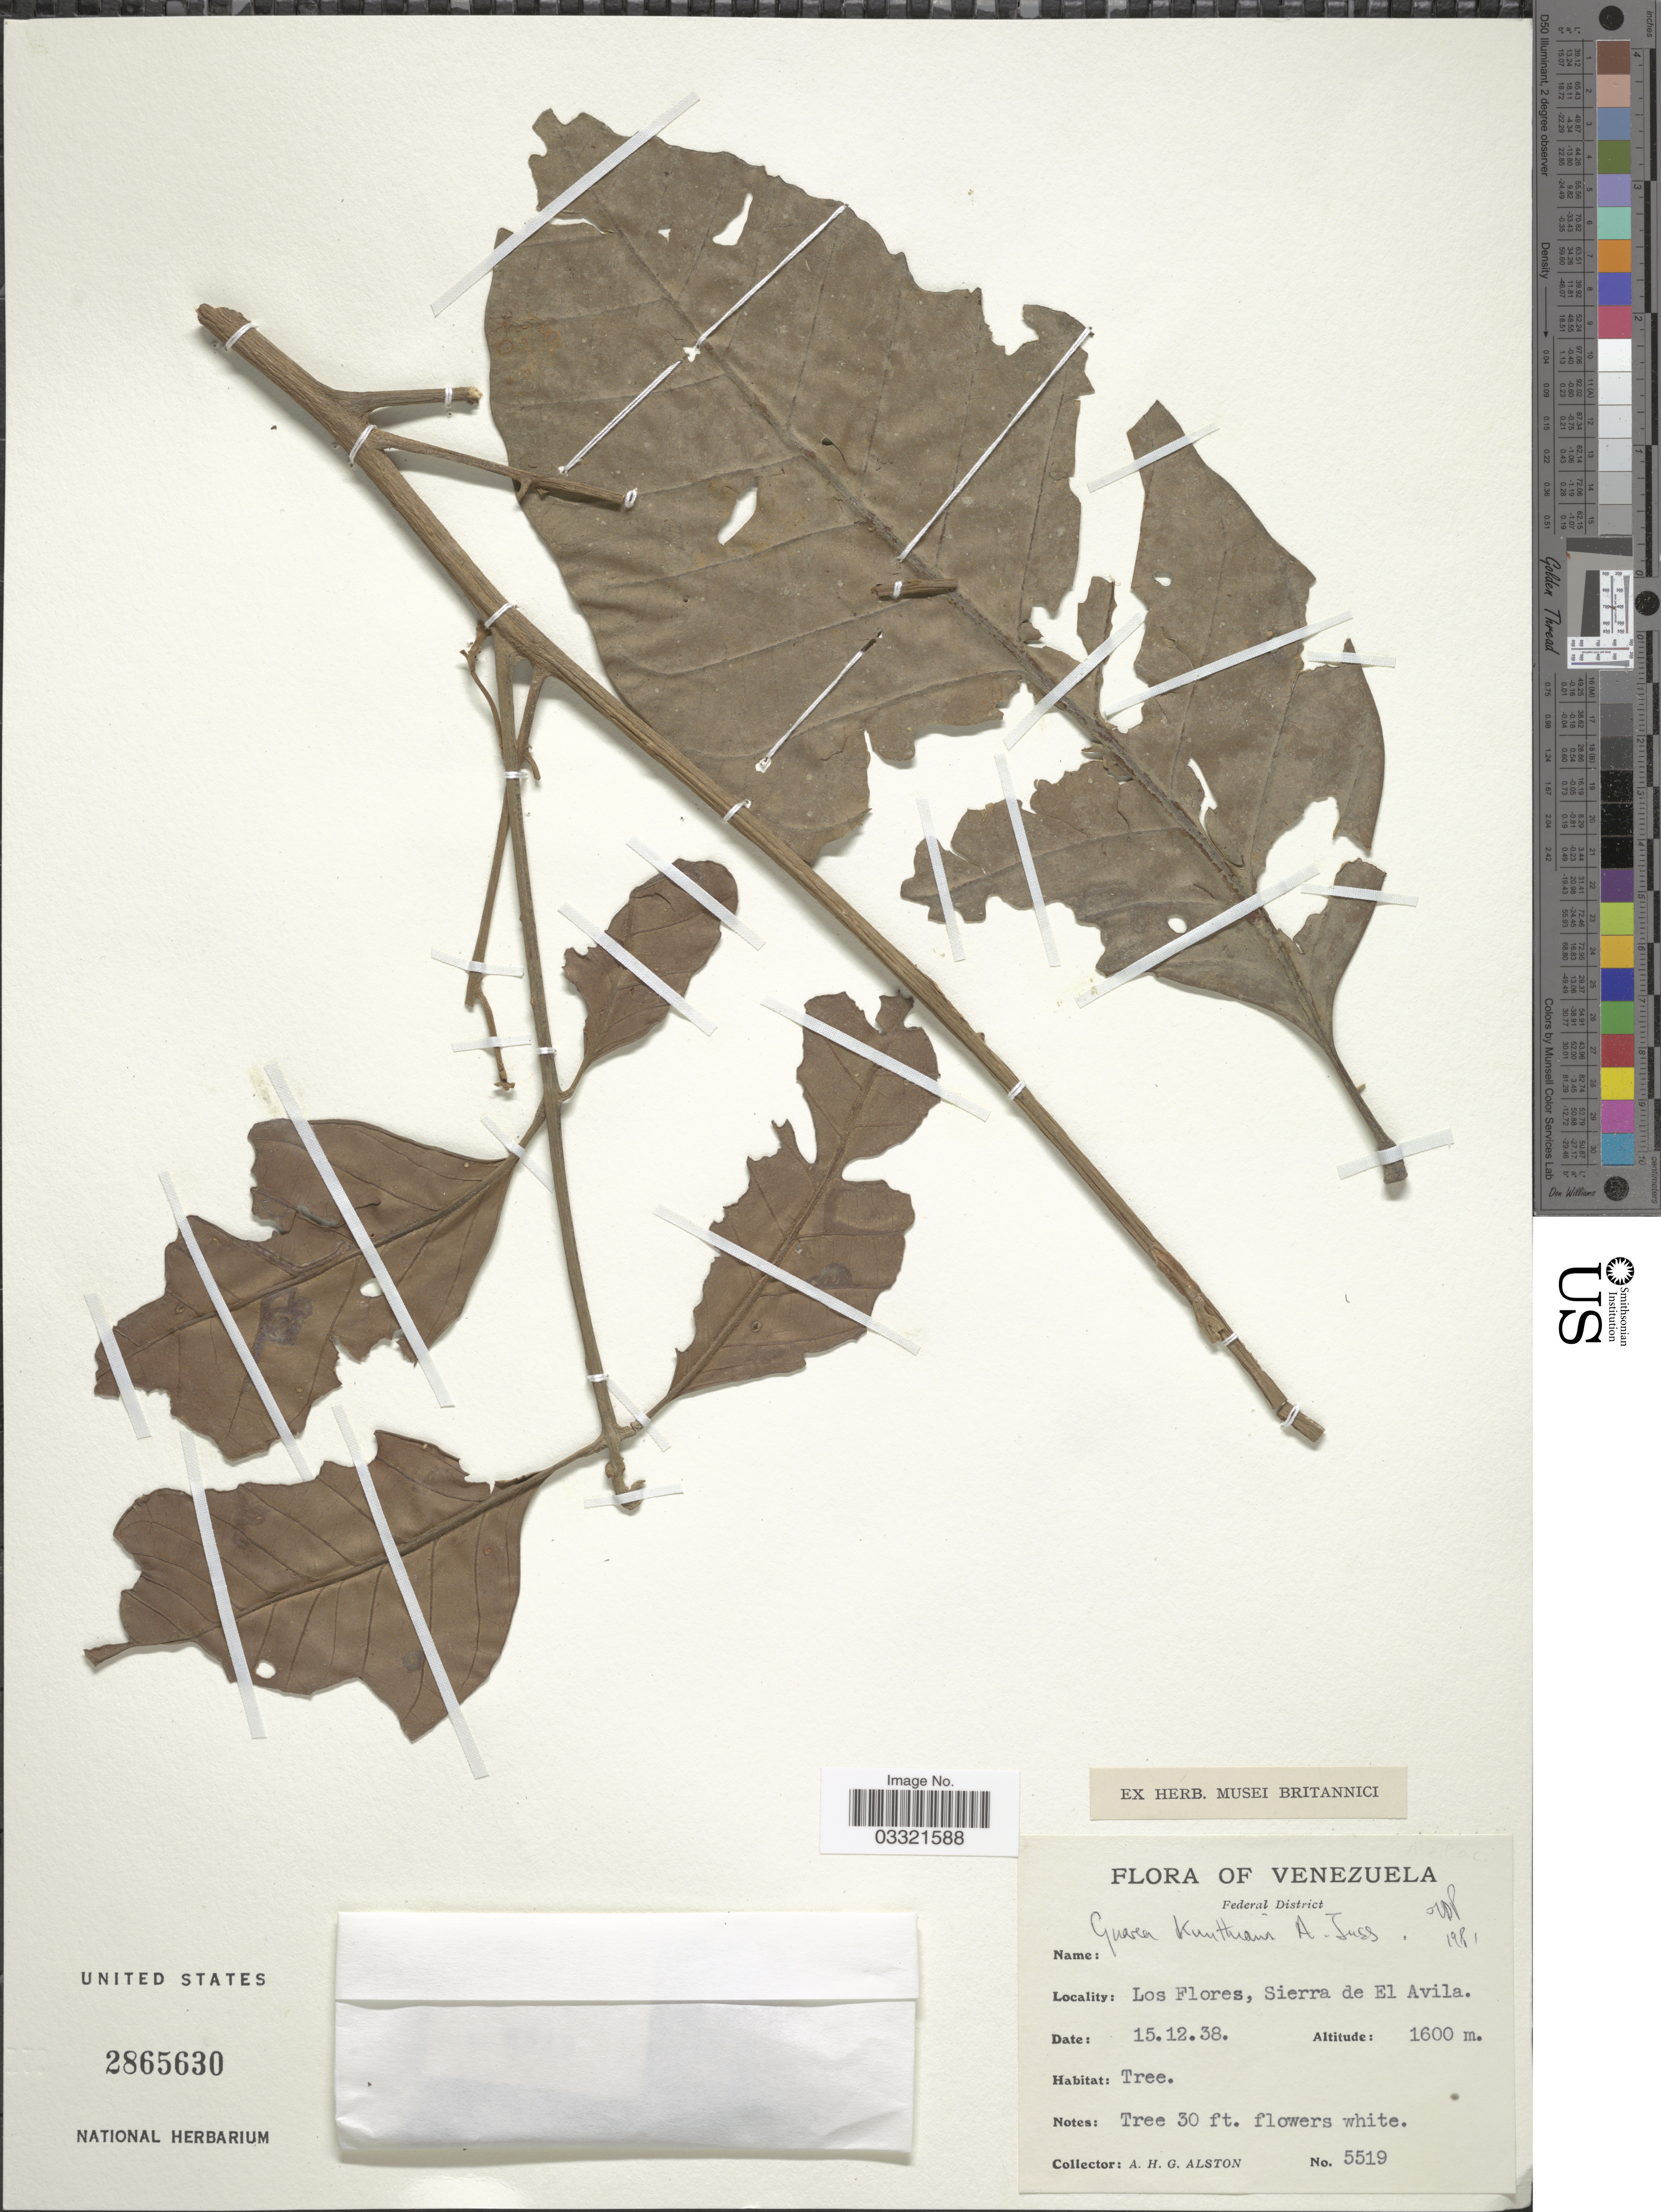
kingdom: Plantae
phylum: Tracheophyta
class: Magnoliopsida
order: Sapindales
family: Meliaceae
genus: Guarea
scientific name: Guarea kunthiana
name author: A. Juss.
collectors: A. H. Alston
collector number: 5519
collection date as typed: Transcribed d/m/y: 15/12/38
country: Venezuela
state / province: Miranda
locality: Federal District. Los Flores, Sierra de El Avila.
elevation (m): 1600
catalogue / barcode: US 2865630